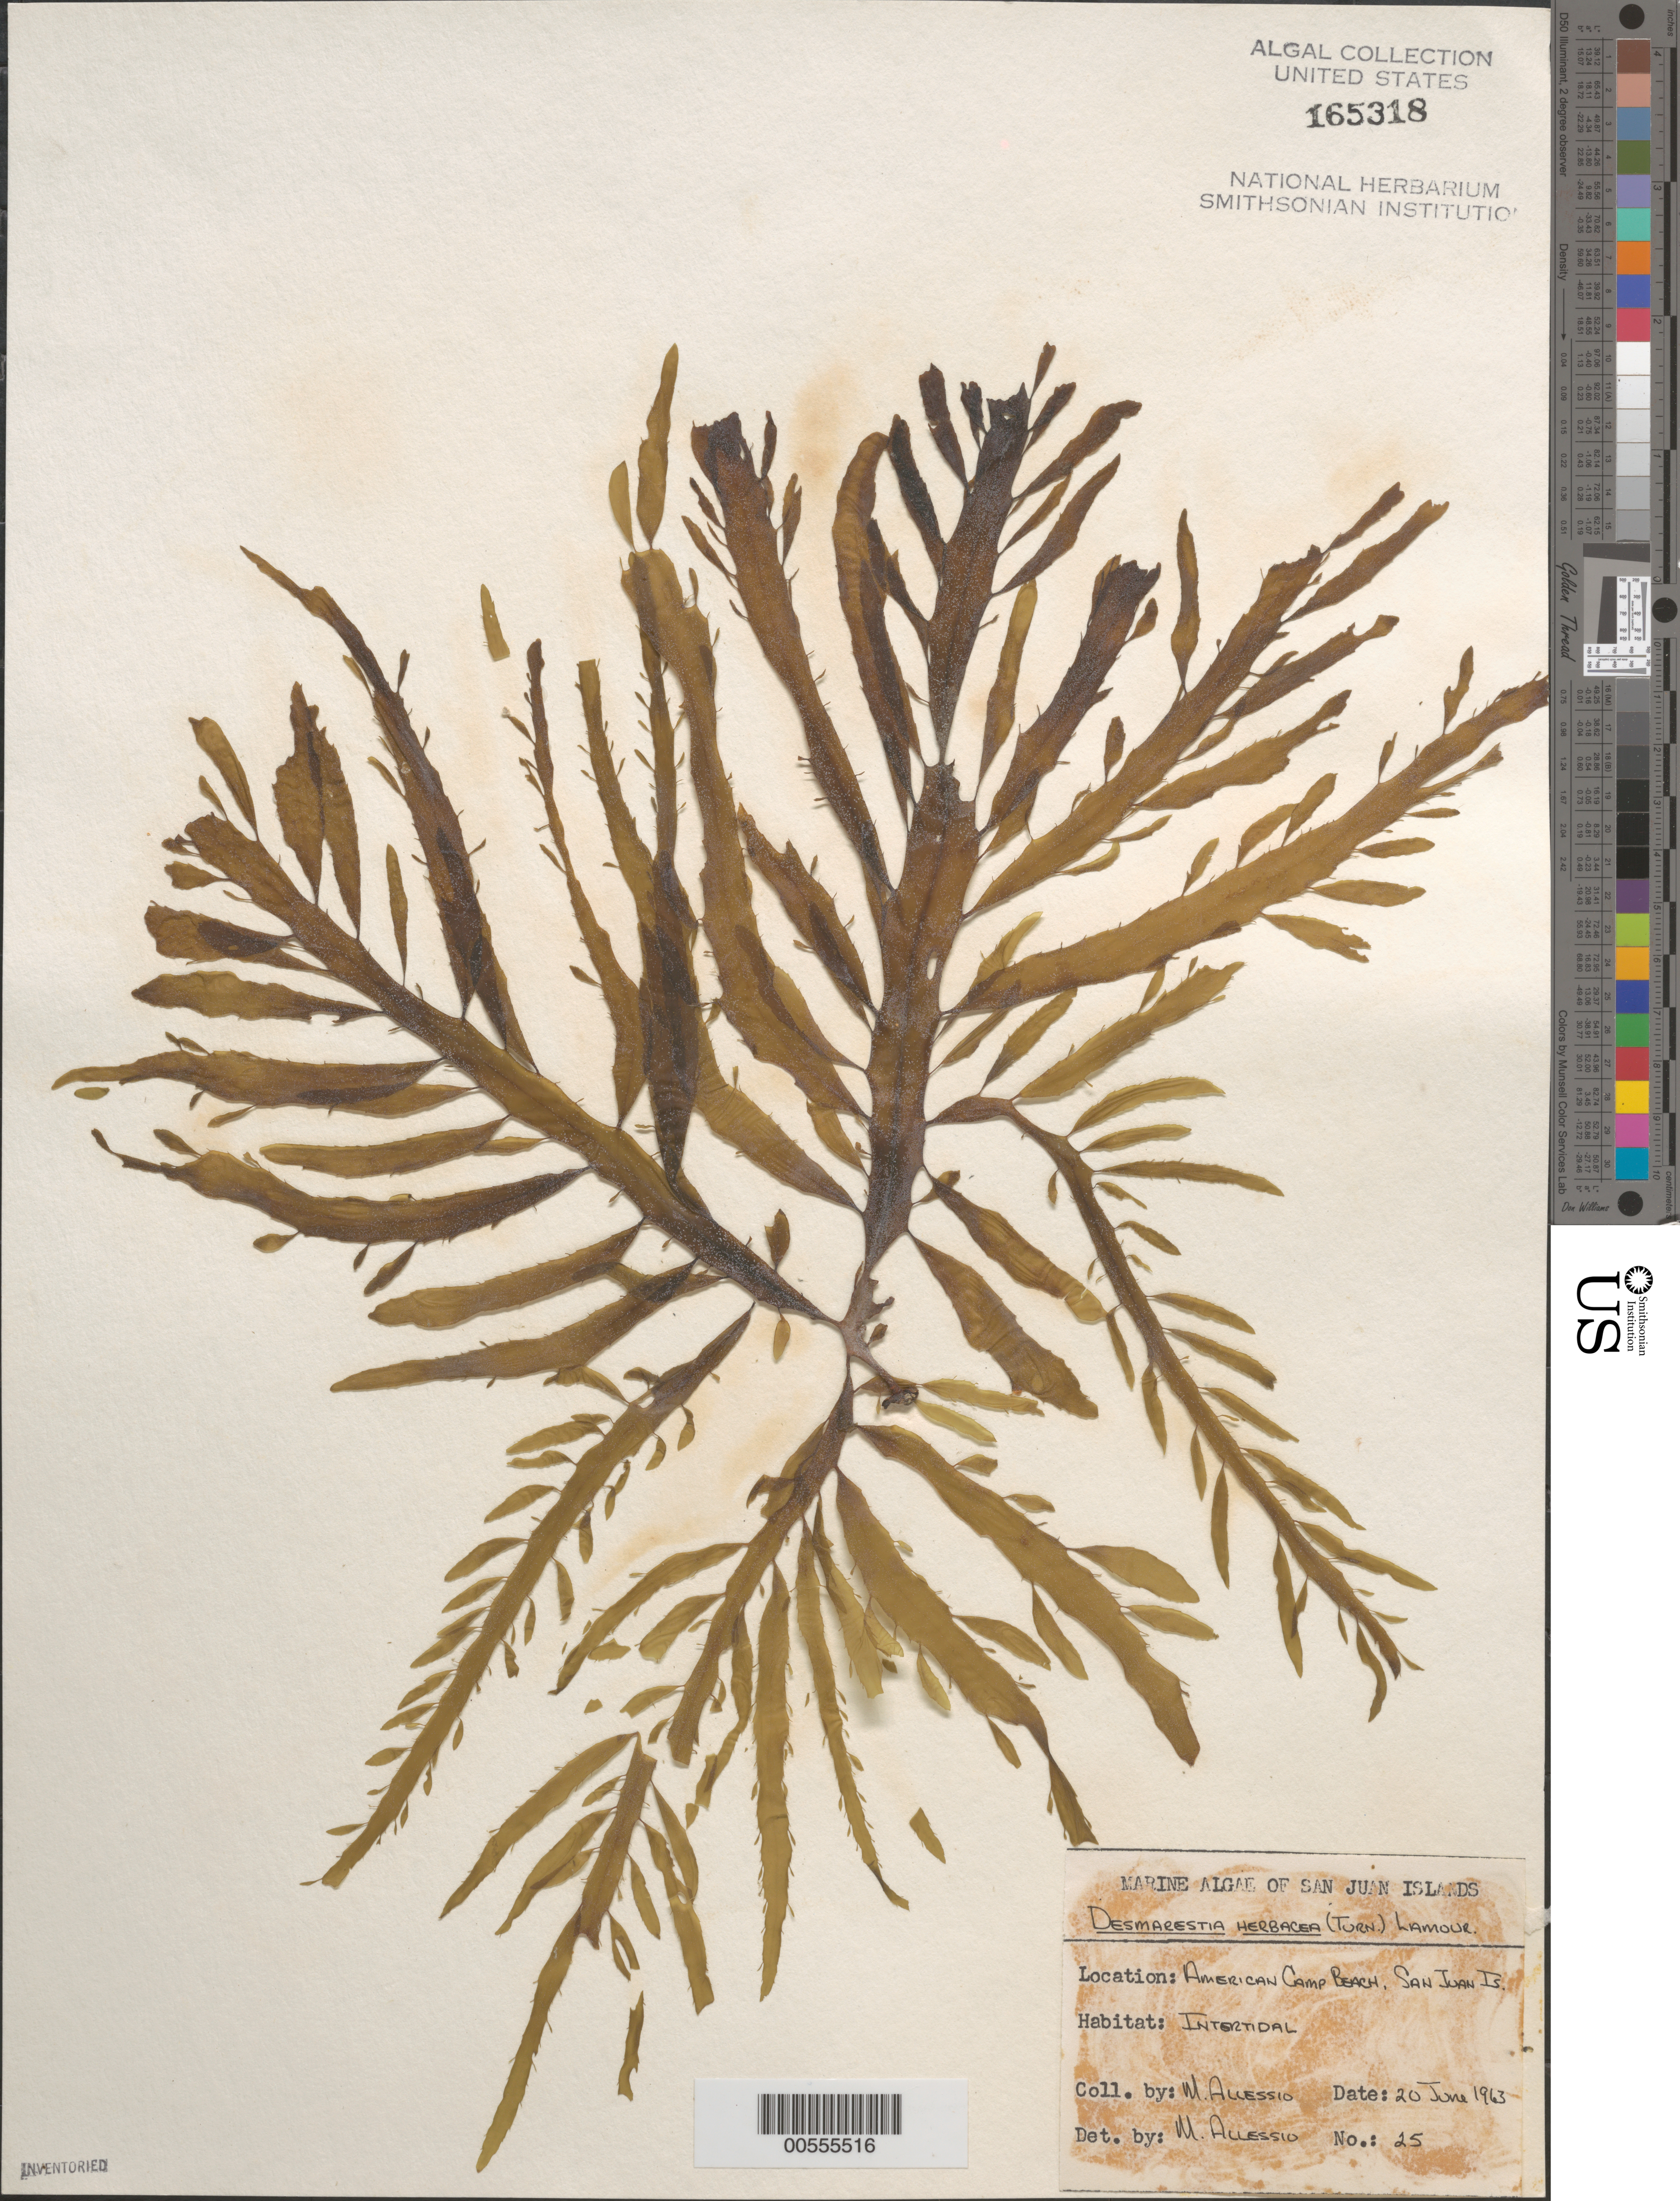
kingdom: Chromista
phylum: Ochrophyta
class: Phaeophyceae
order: Desmarestiales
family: Desmarestiaceae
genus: Desmarestia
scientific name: Desmarestia herbacea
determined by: Allessio, M.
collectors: M. Allessio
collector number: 25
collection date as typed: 20 Jun 1963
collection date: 1963-06-20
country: United States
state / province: Washington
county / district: San Juan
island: San Juan Island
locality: American Camp Beach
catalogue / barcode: US 165318